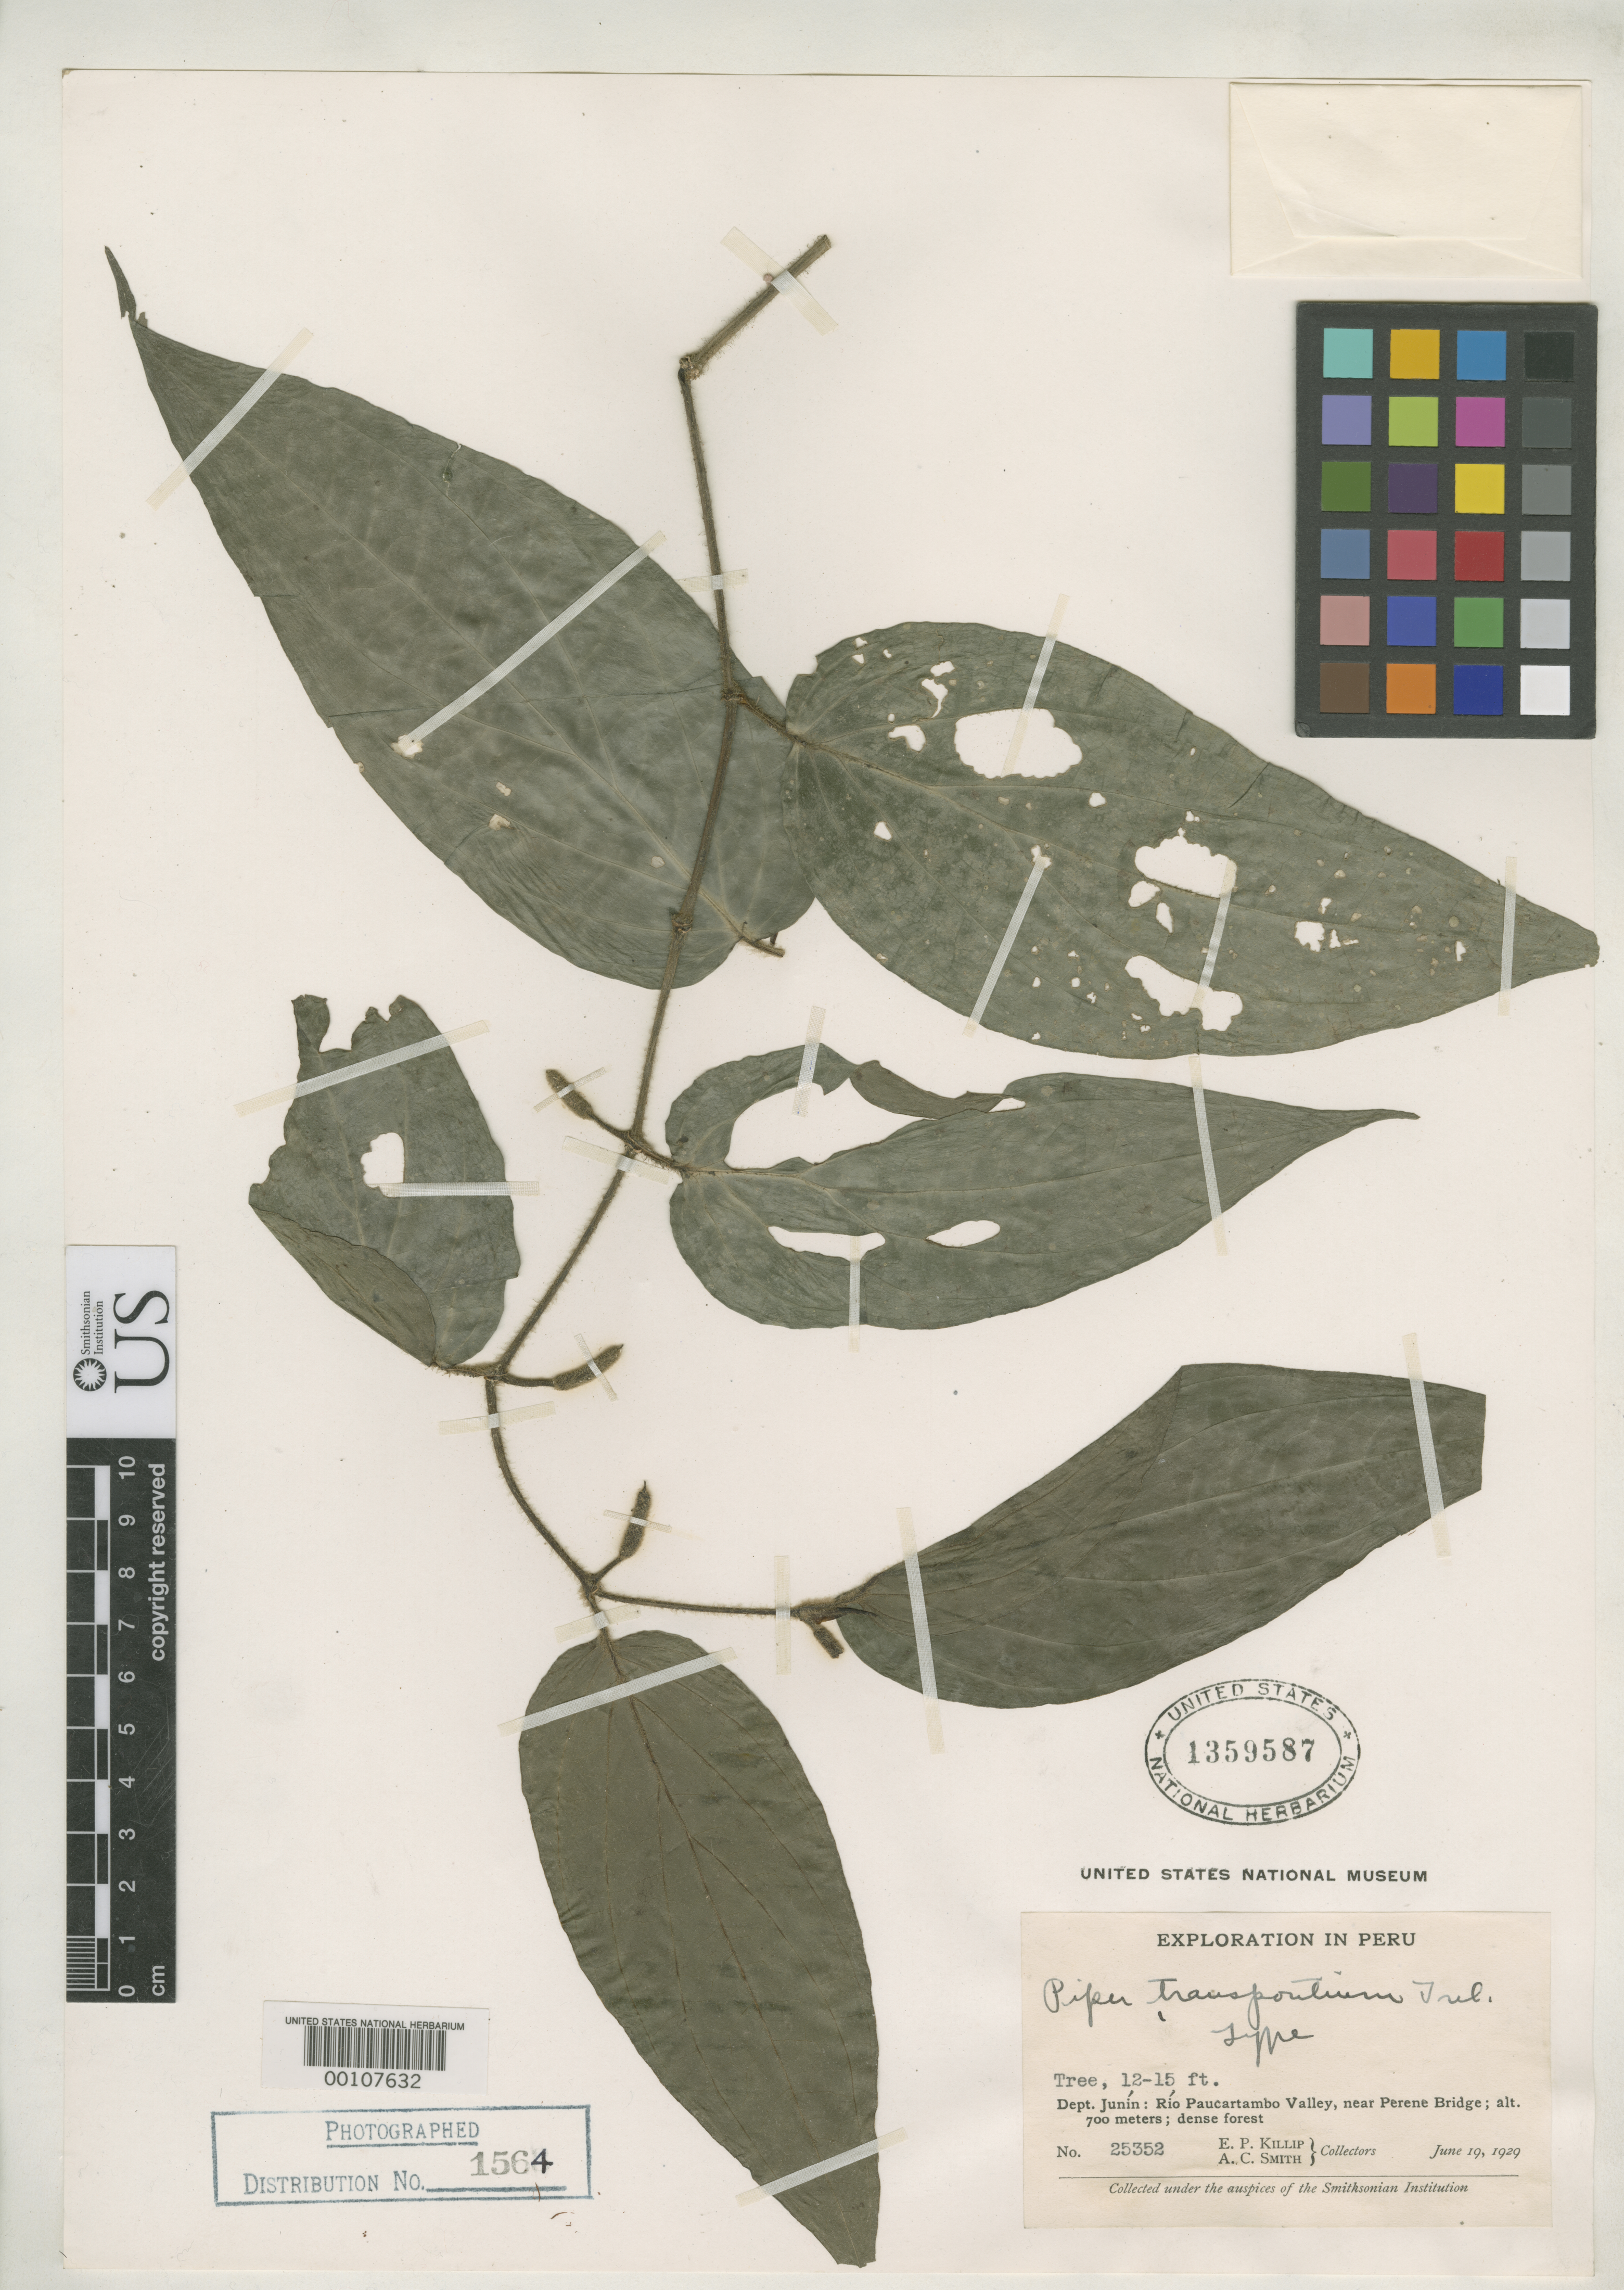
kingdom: Plantae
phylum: Tracheophyta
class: Magnoliopsida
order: Piperales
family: Piperaceae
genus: Piper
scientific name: Piper transpontinum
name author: Trel. in J.F. Macbr.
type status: Holotype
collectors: E. P. Killip & A. C. Smith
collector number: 25352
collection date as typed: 19 Jun 1929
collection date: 1929-06-19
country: Peru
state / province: Junín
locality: Rio Paucartambo valley.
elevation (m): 700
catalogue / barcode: US 1359587